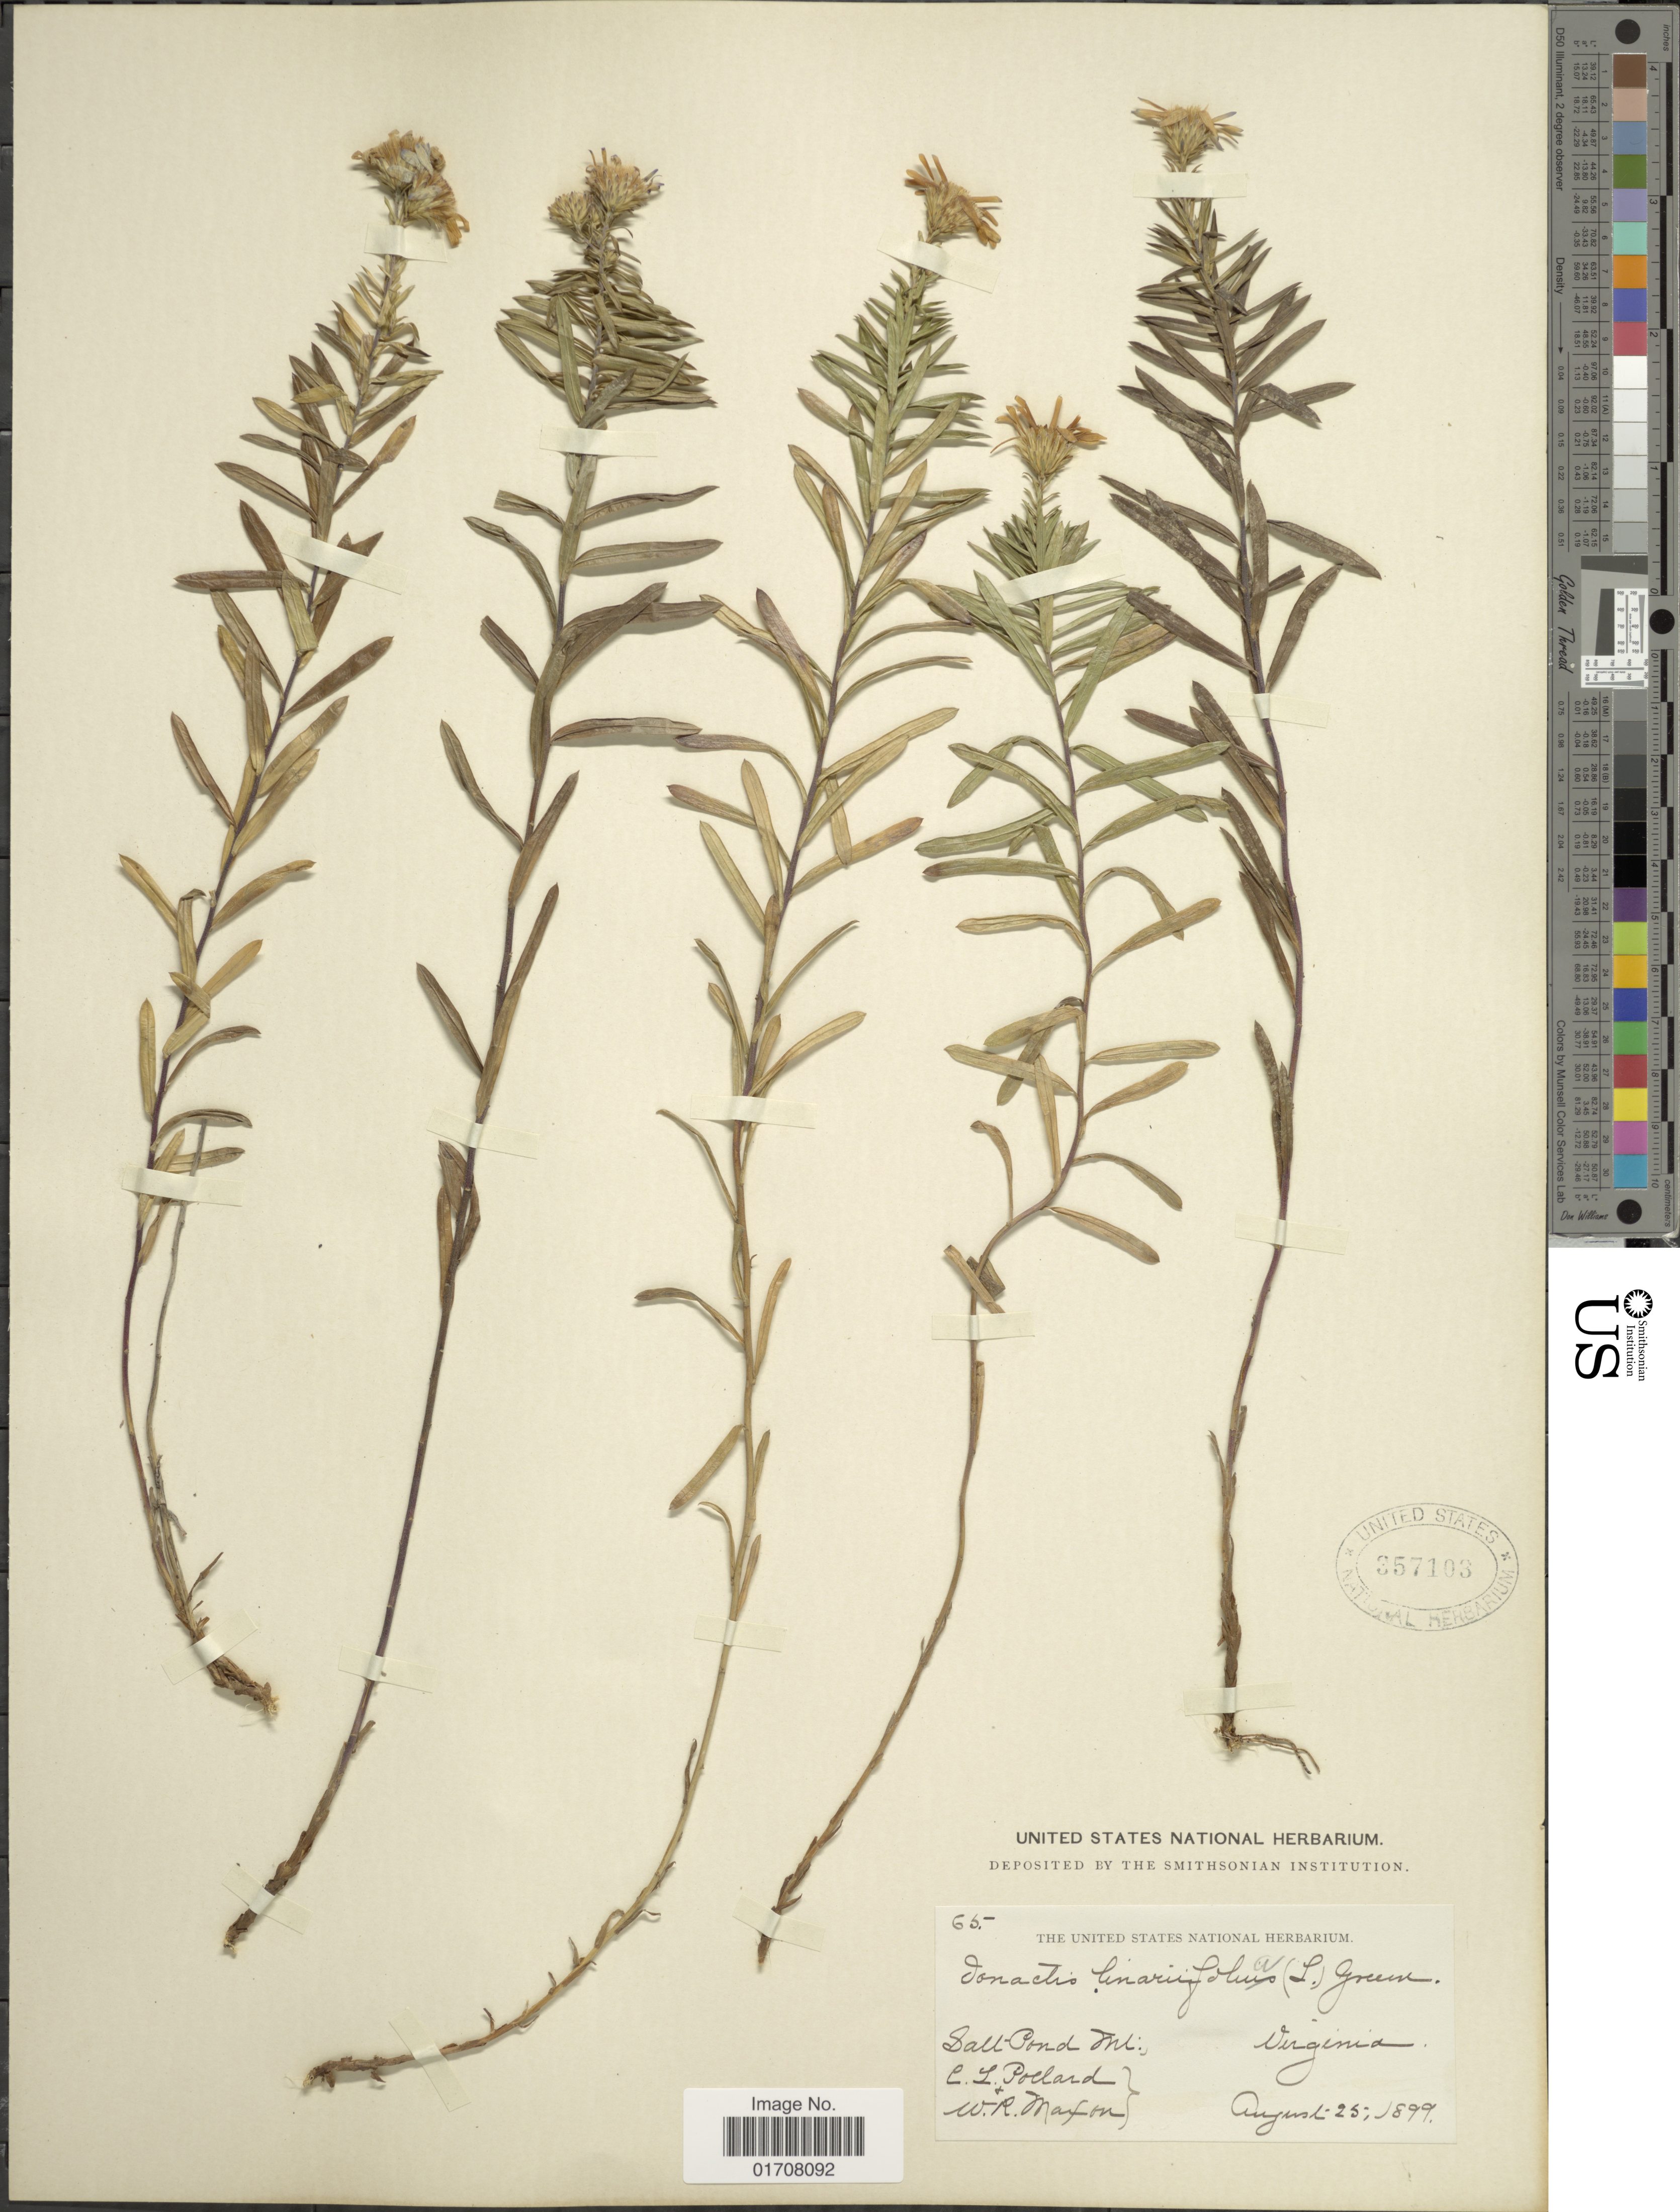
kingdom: Plantae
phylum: Tracheophyta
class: Magnoliopsida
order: Asterales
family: Asteraceae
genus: Ionactis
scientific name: Ionactis linariifolia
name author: (L.) Greene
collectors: C. L. Pollard & W. R. Maxon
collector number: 65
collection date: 1899-09-25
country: United States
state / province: Virginia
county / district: Giles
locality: Salt-Pond Mt.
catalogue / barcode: US 357103